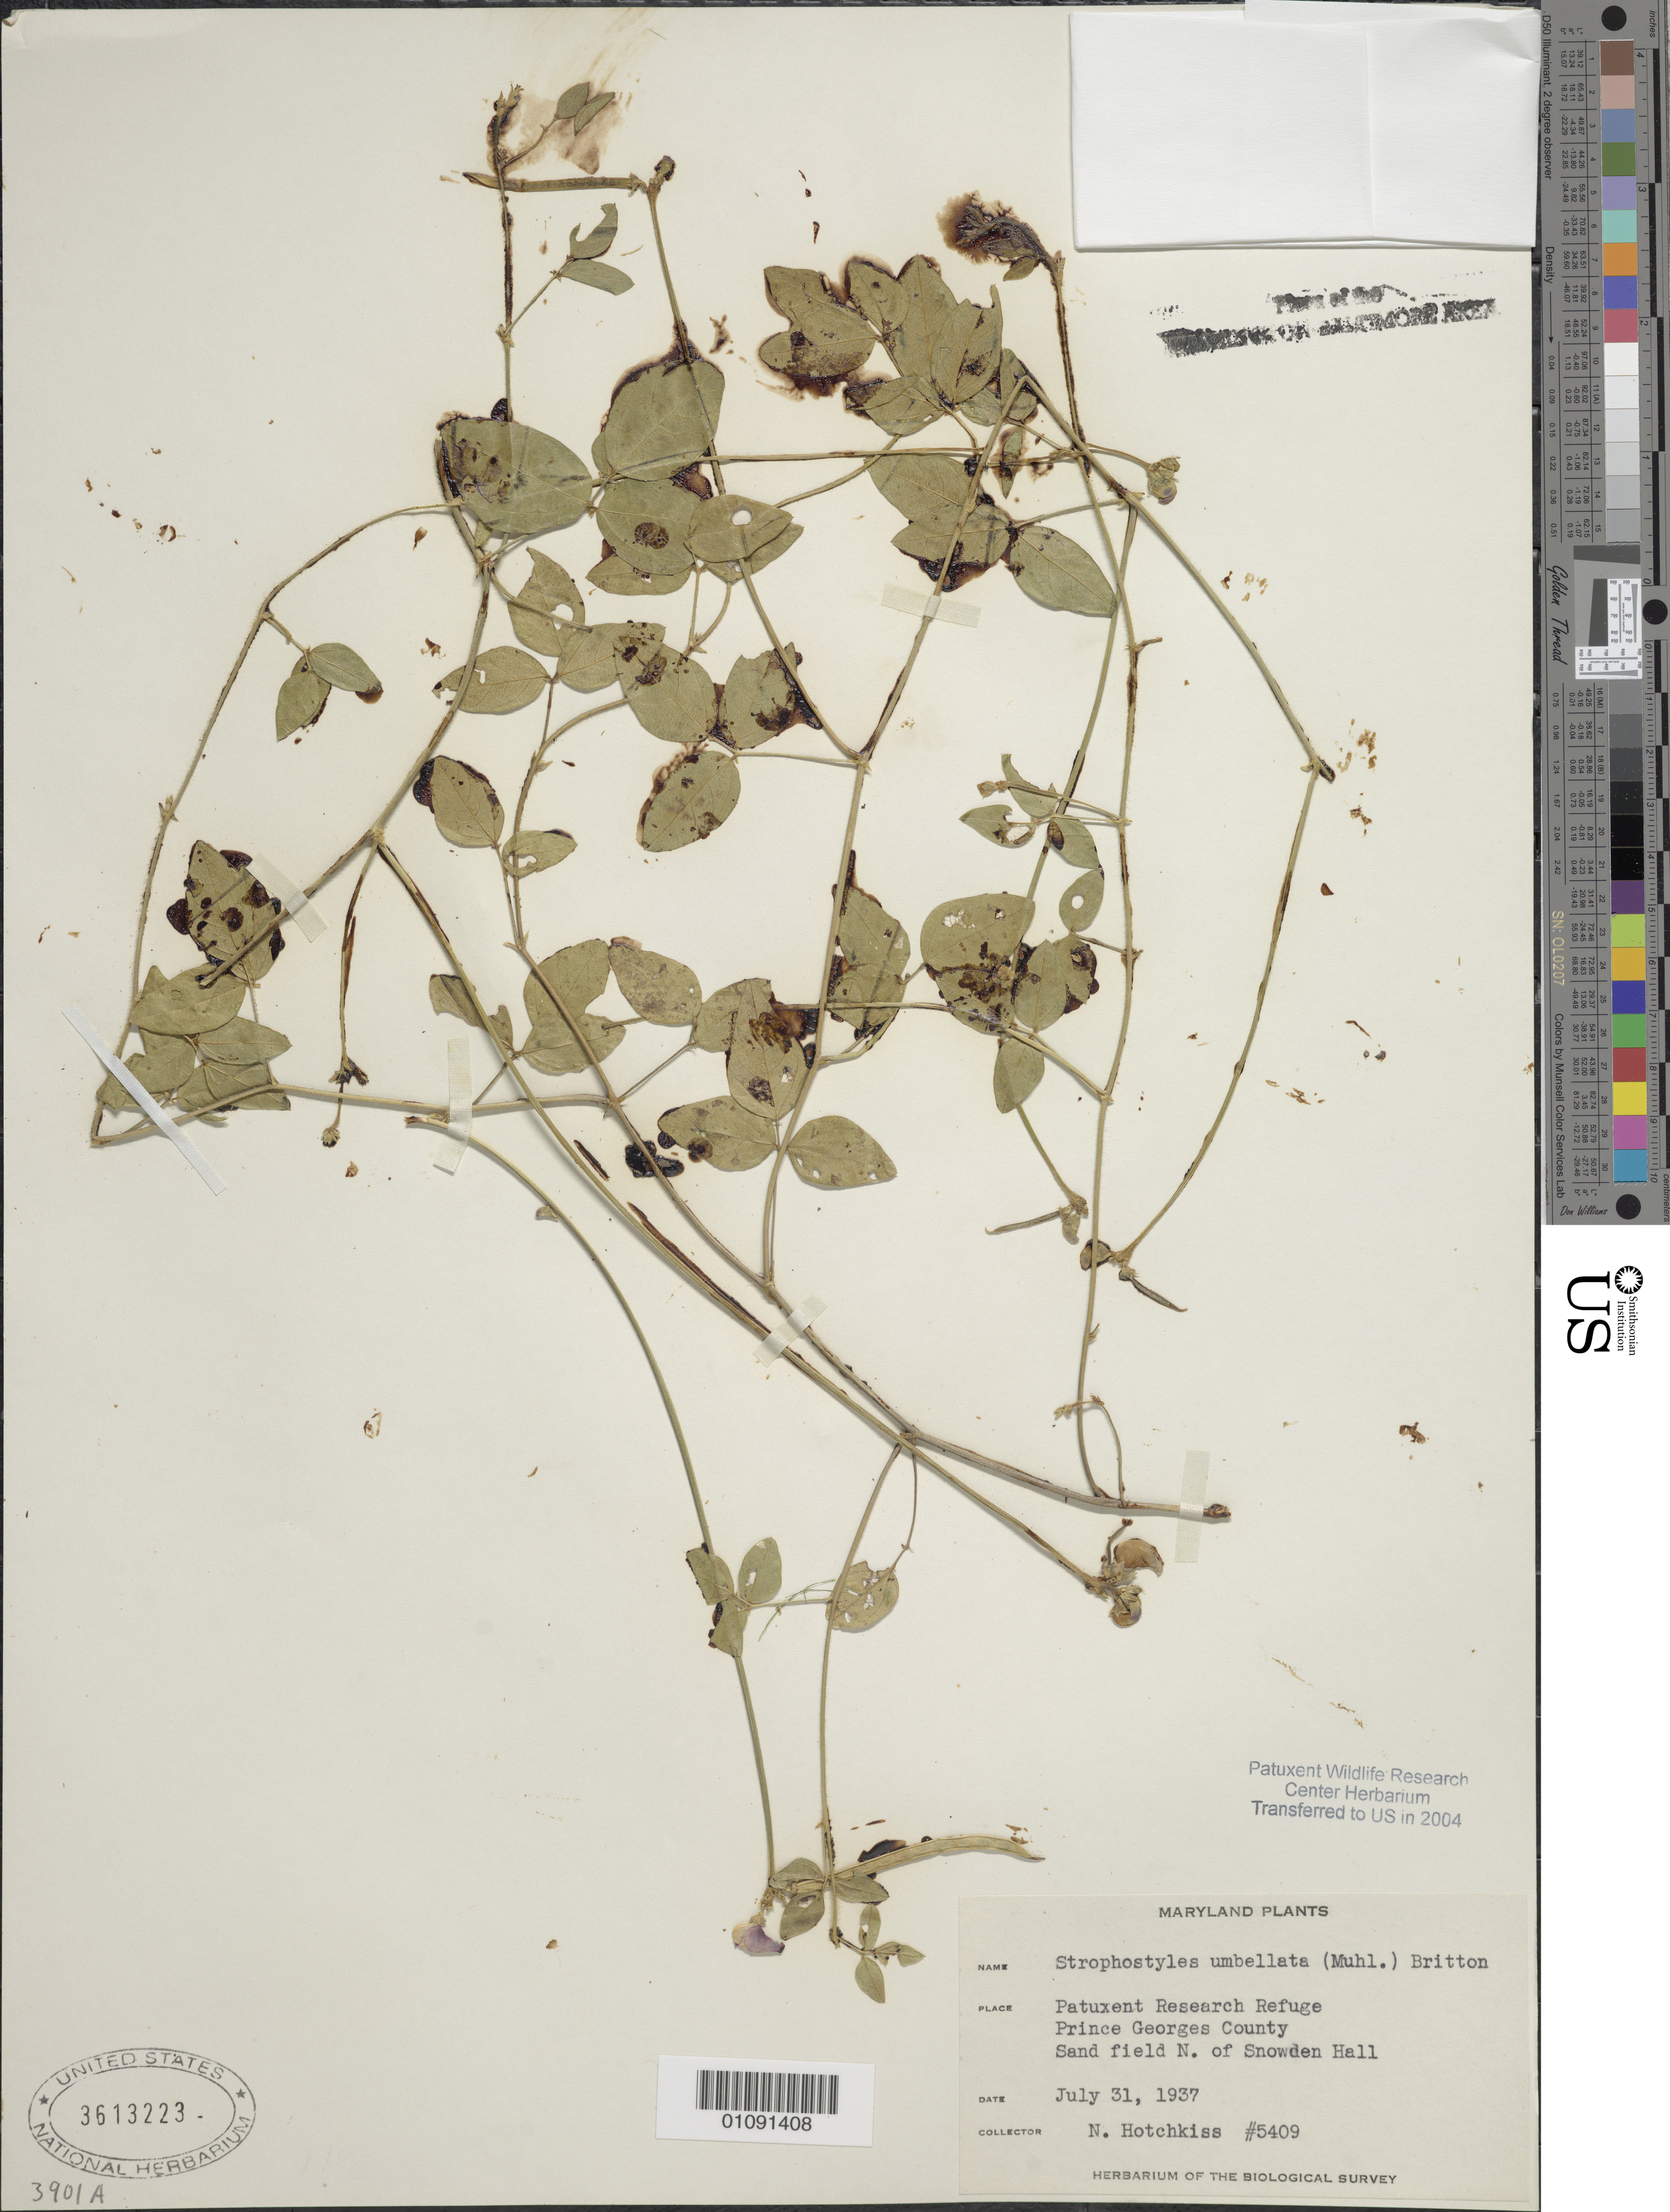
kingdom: Plantae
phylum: Tracheophyta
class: Magnoliopsida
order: Fabales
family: Fabaceae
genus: Strophostyles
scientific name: Strophostyles umbellata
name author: (Muhl. ex Willd.) Britton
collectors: N. Hotchkiss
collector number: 5409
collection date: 1937-07-31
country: United States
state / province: Maryland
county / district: Prince George's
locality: Patuxent Wildlife Refuge, N. of Snowden Hall.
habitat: Sand field.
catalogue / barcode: US 3613223